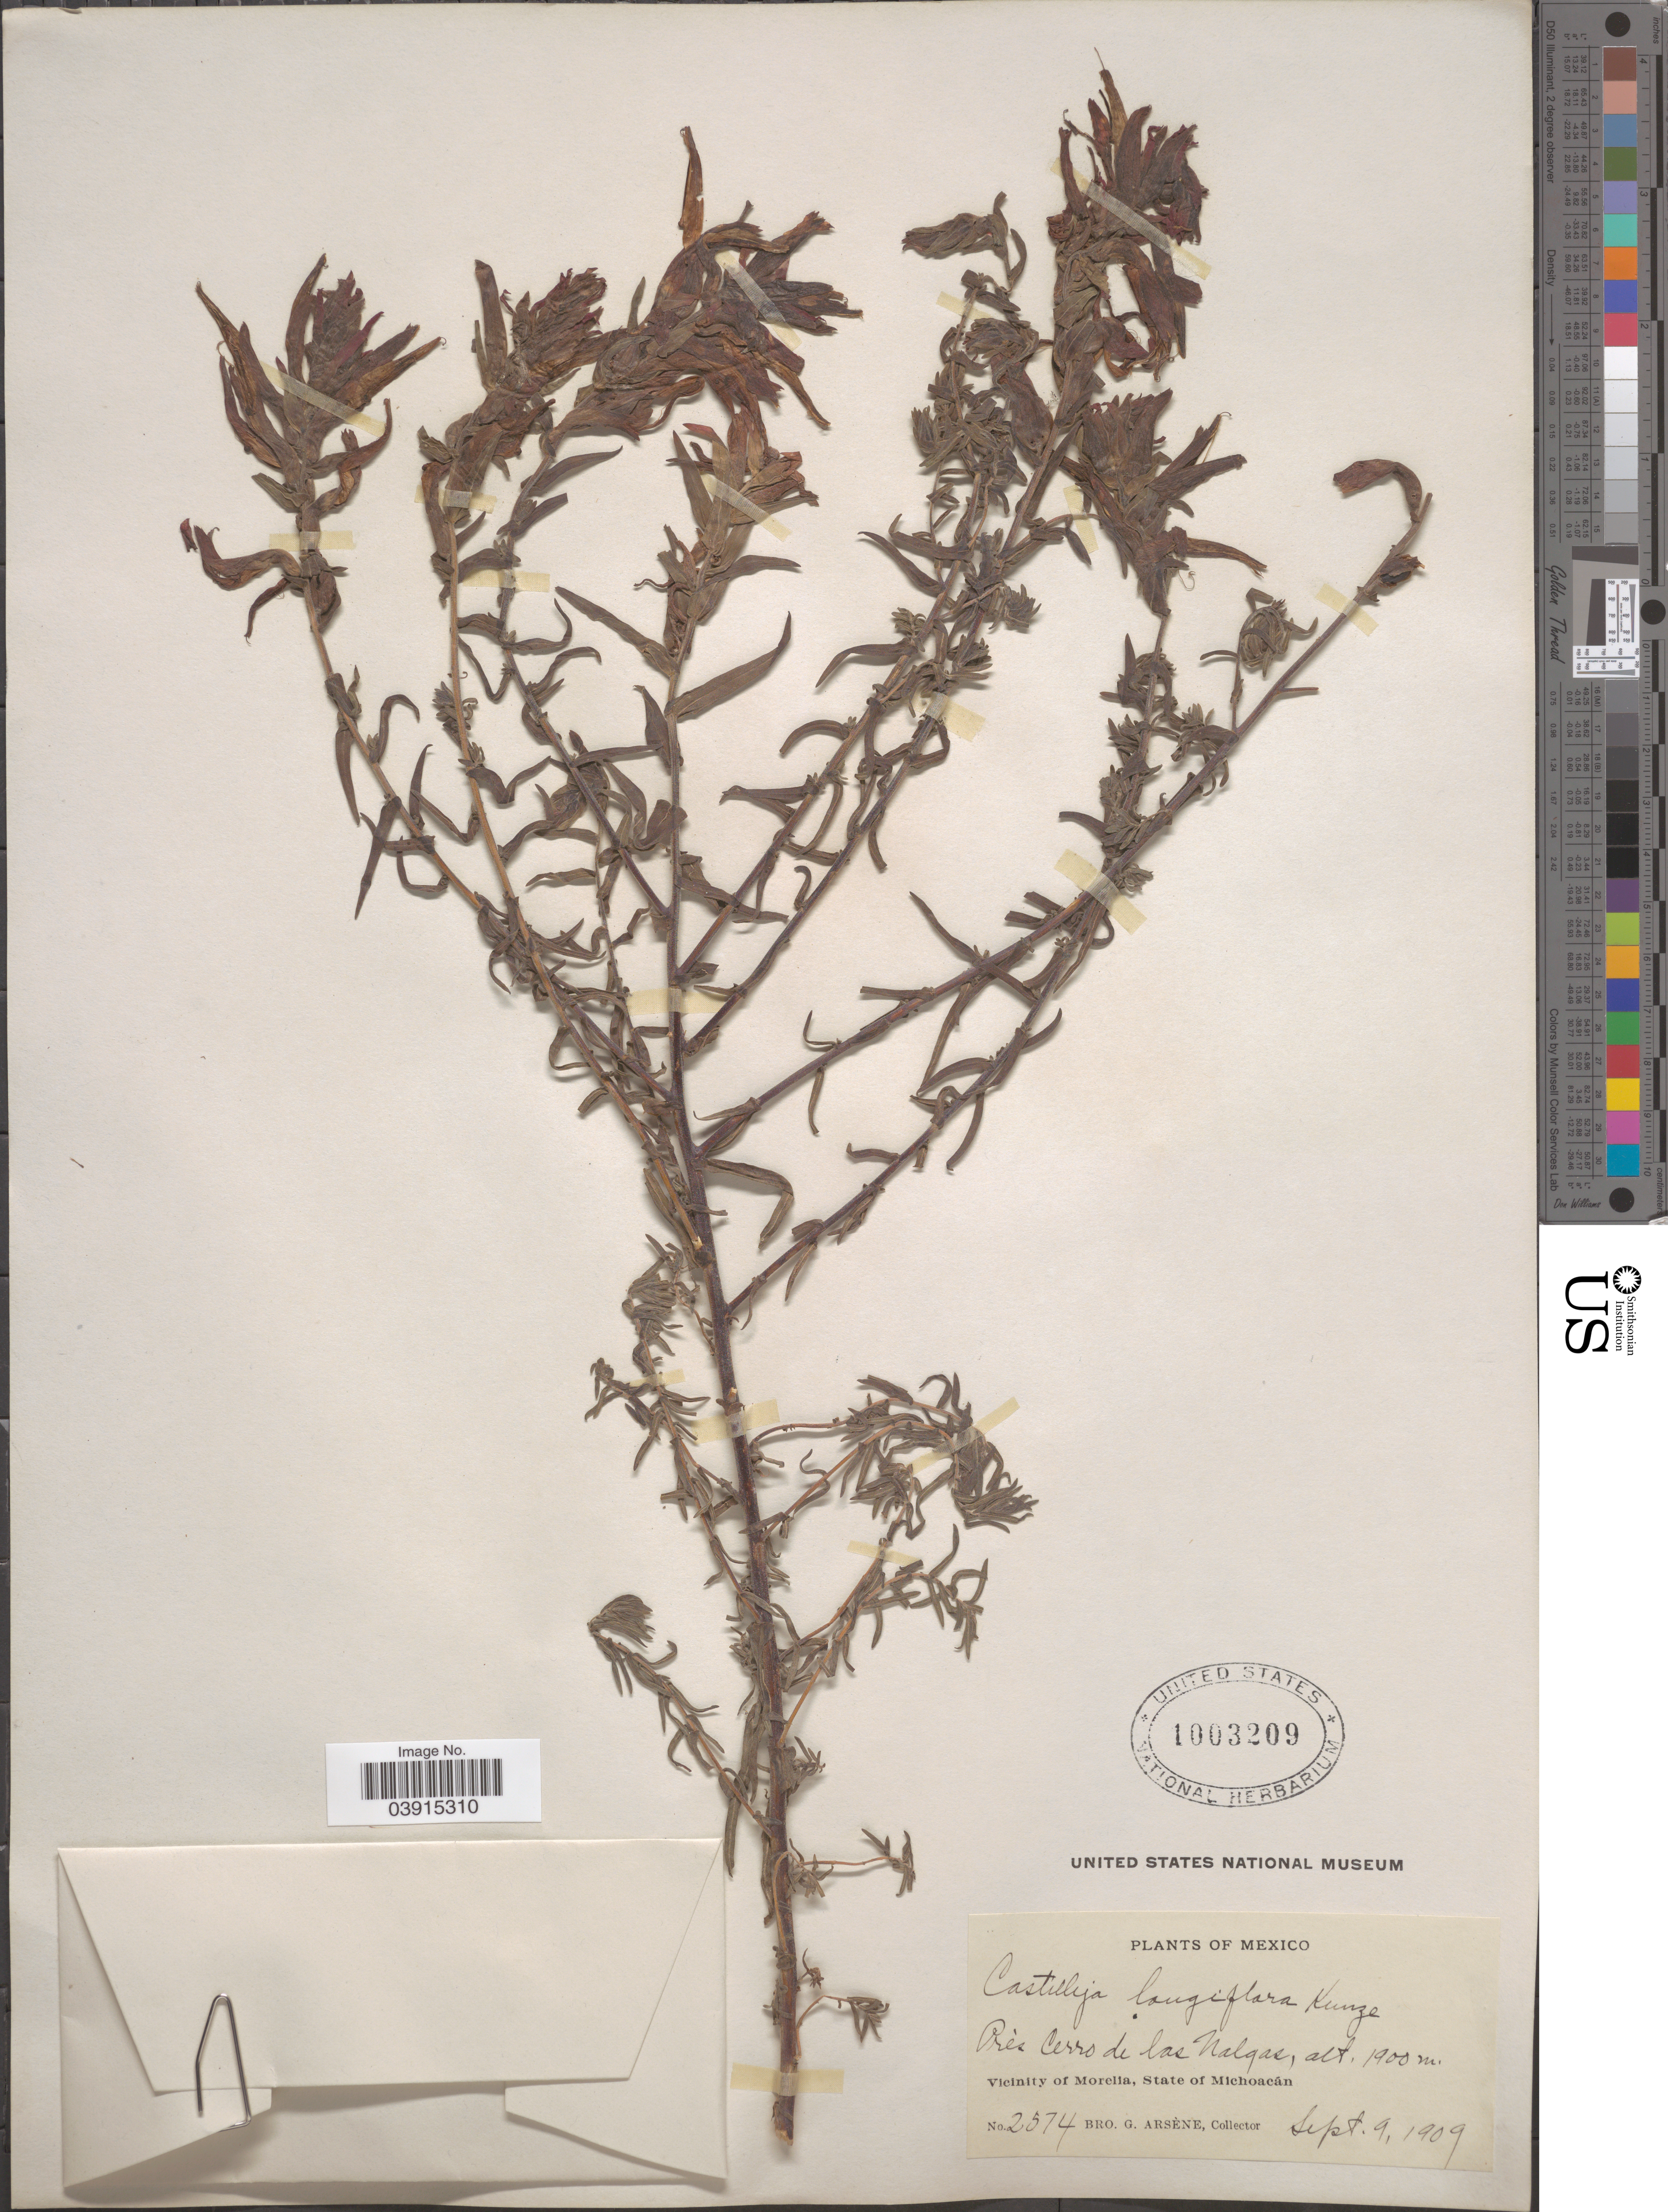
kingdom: Plantae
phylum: Tracheophyta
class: Magnoliopsida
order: Lamiales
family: Orobanchaceae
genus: Castilleja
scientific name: Castilleja longiflora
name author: Kunze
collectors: Bro. G. Arsène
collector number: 2574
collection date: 1909-09-09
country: Mexico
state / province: Michoacán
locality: Près Cerro de las Nalgas. Vicinity of Morelia.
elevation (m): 1900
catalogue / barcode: US 1003209